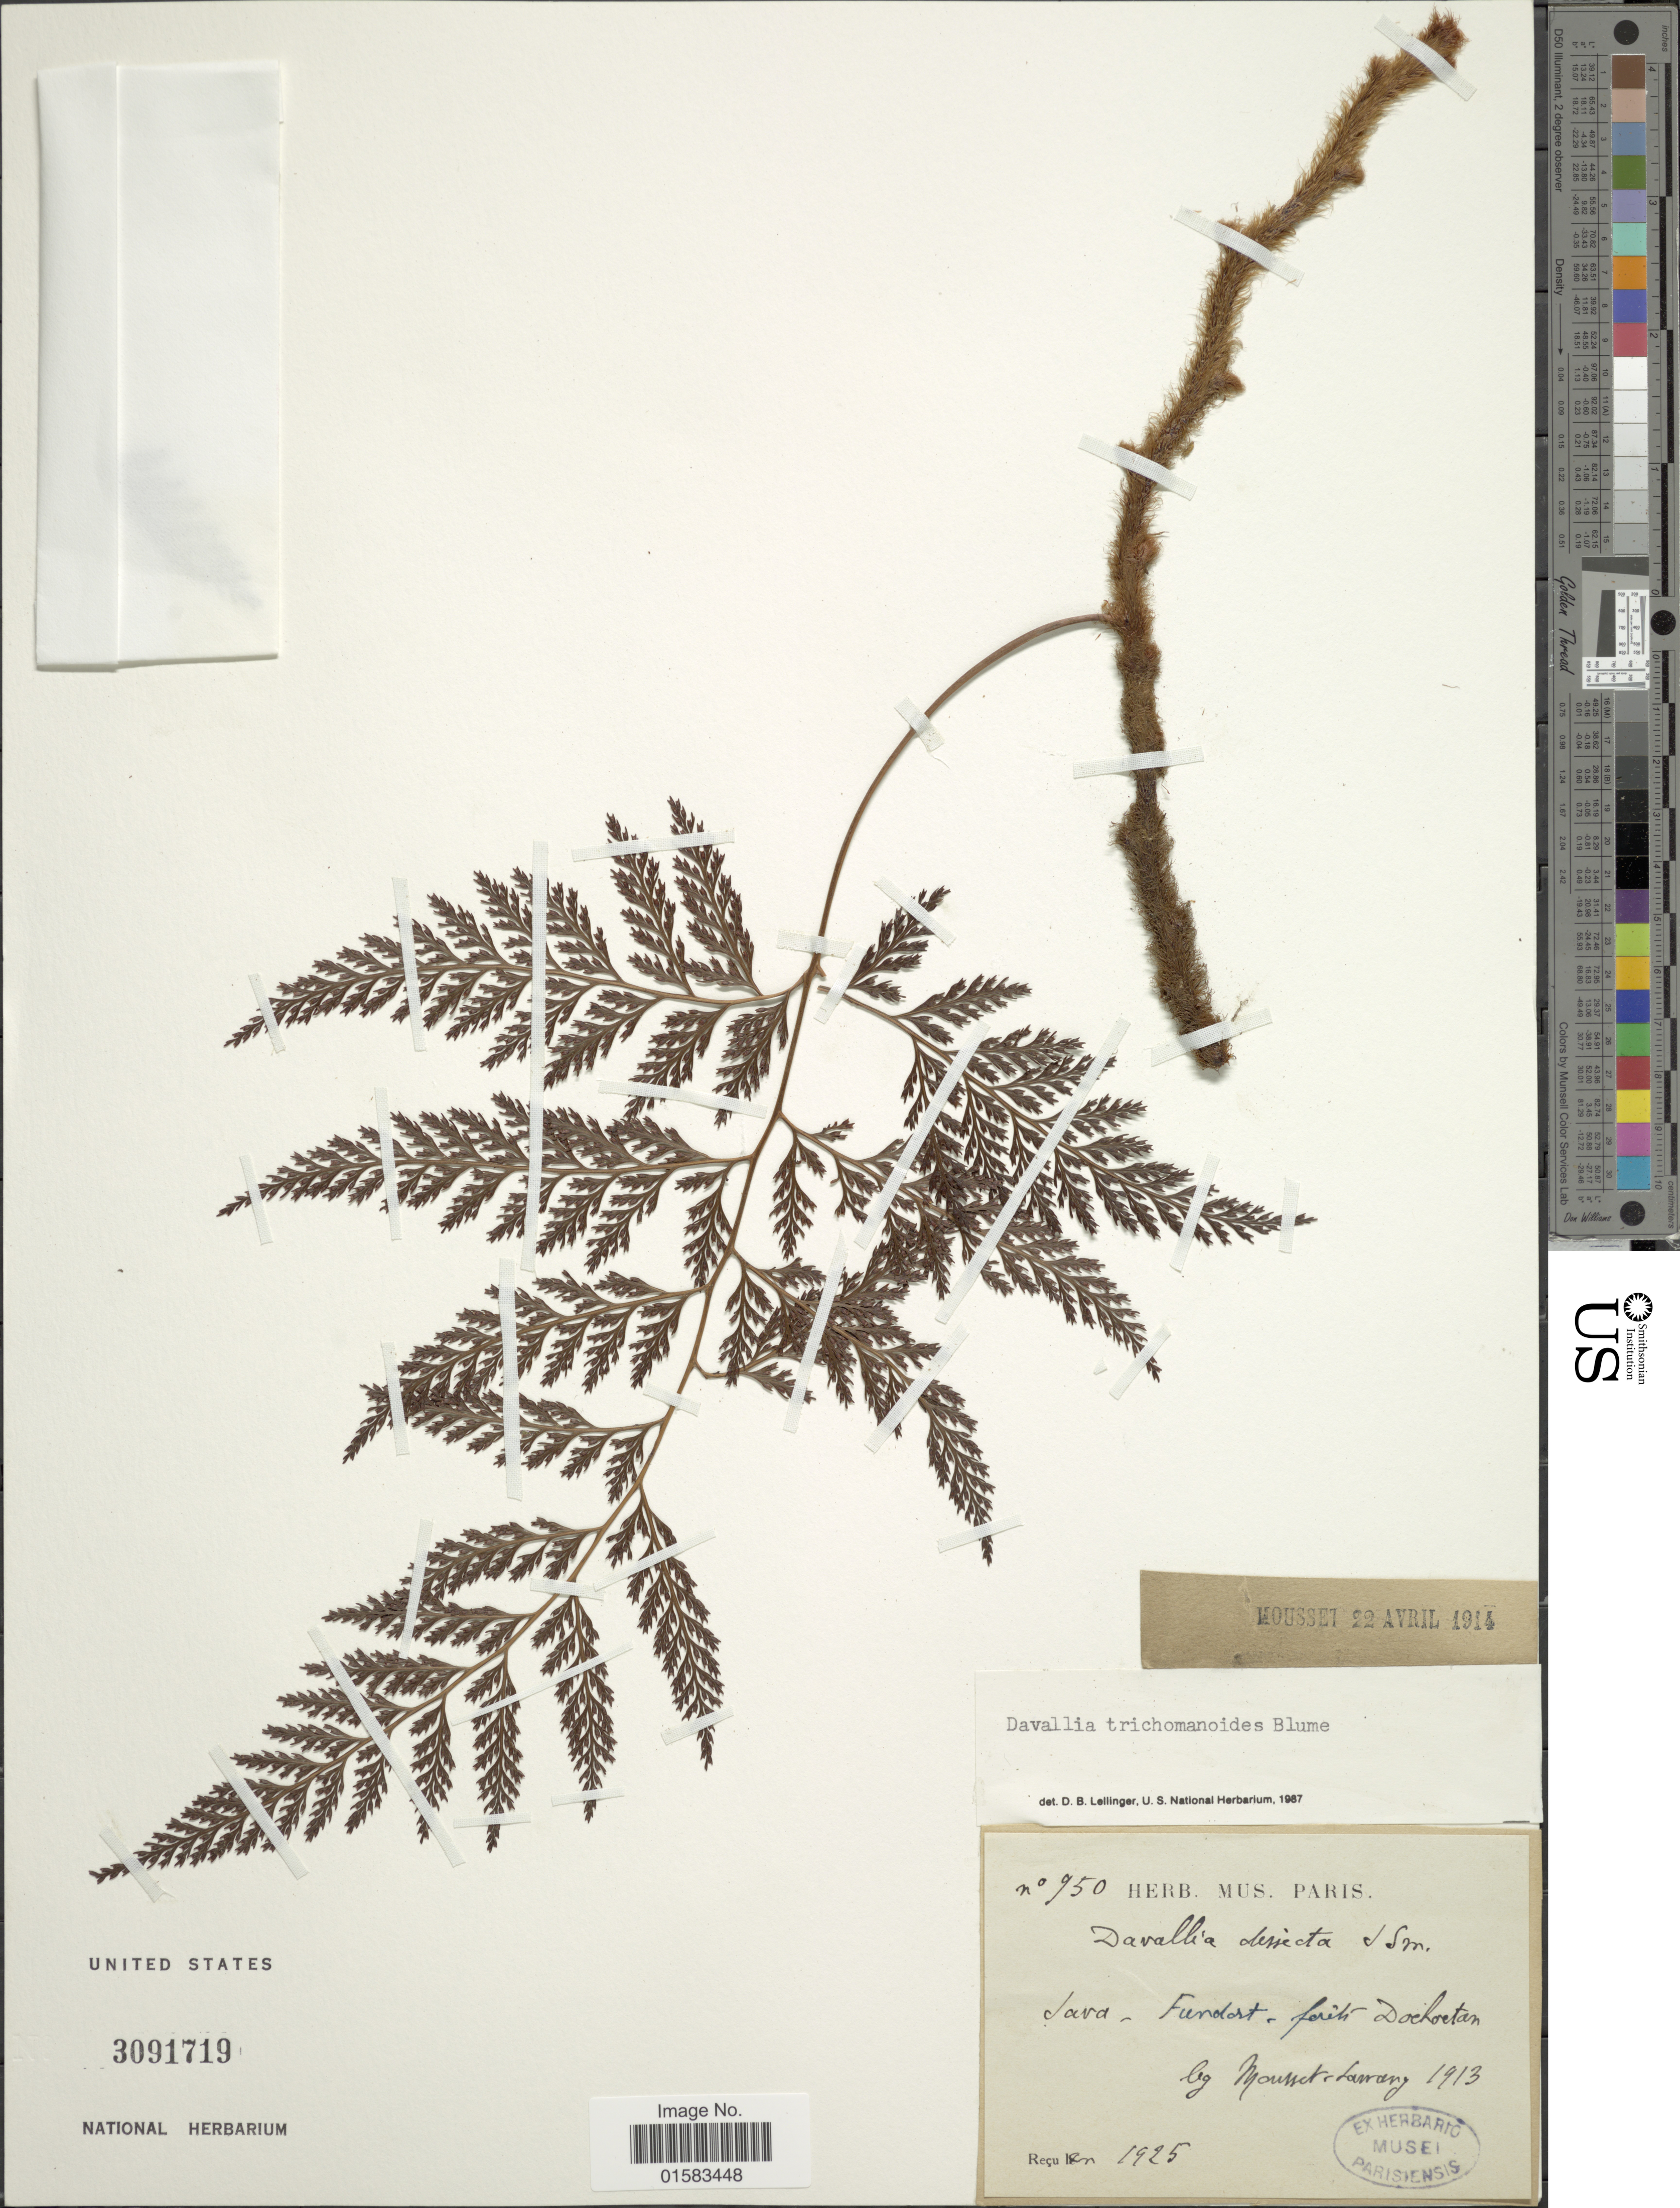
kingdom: Plantae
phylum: Tracheophyta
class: Polypodiopsida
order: Polypodiales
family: Davalliaceae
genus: Davallia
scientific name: Davallia trichomanoides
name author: Blume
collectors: Mousset, -- & Lawang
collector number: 950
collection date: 1913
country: Indonesia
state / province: Java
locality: Fundorst foret Doeloretan [interpreted]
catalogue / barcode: US 3091719